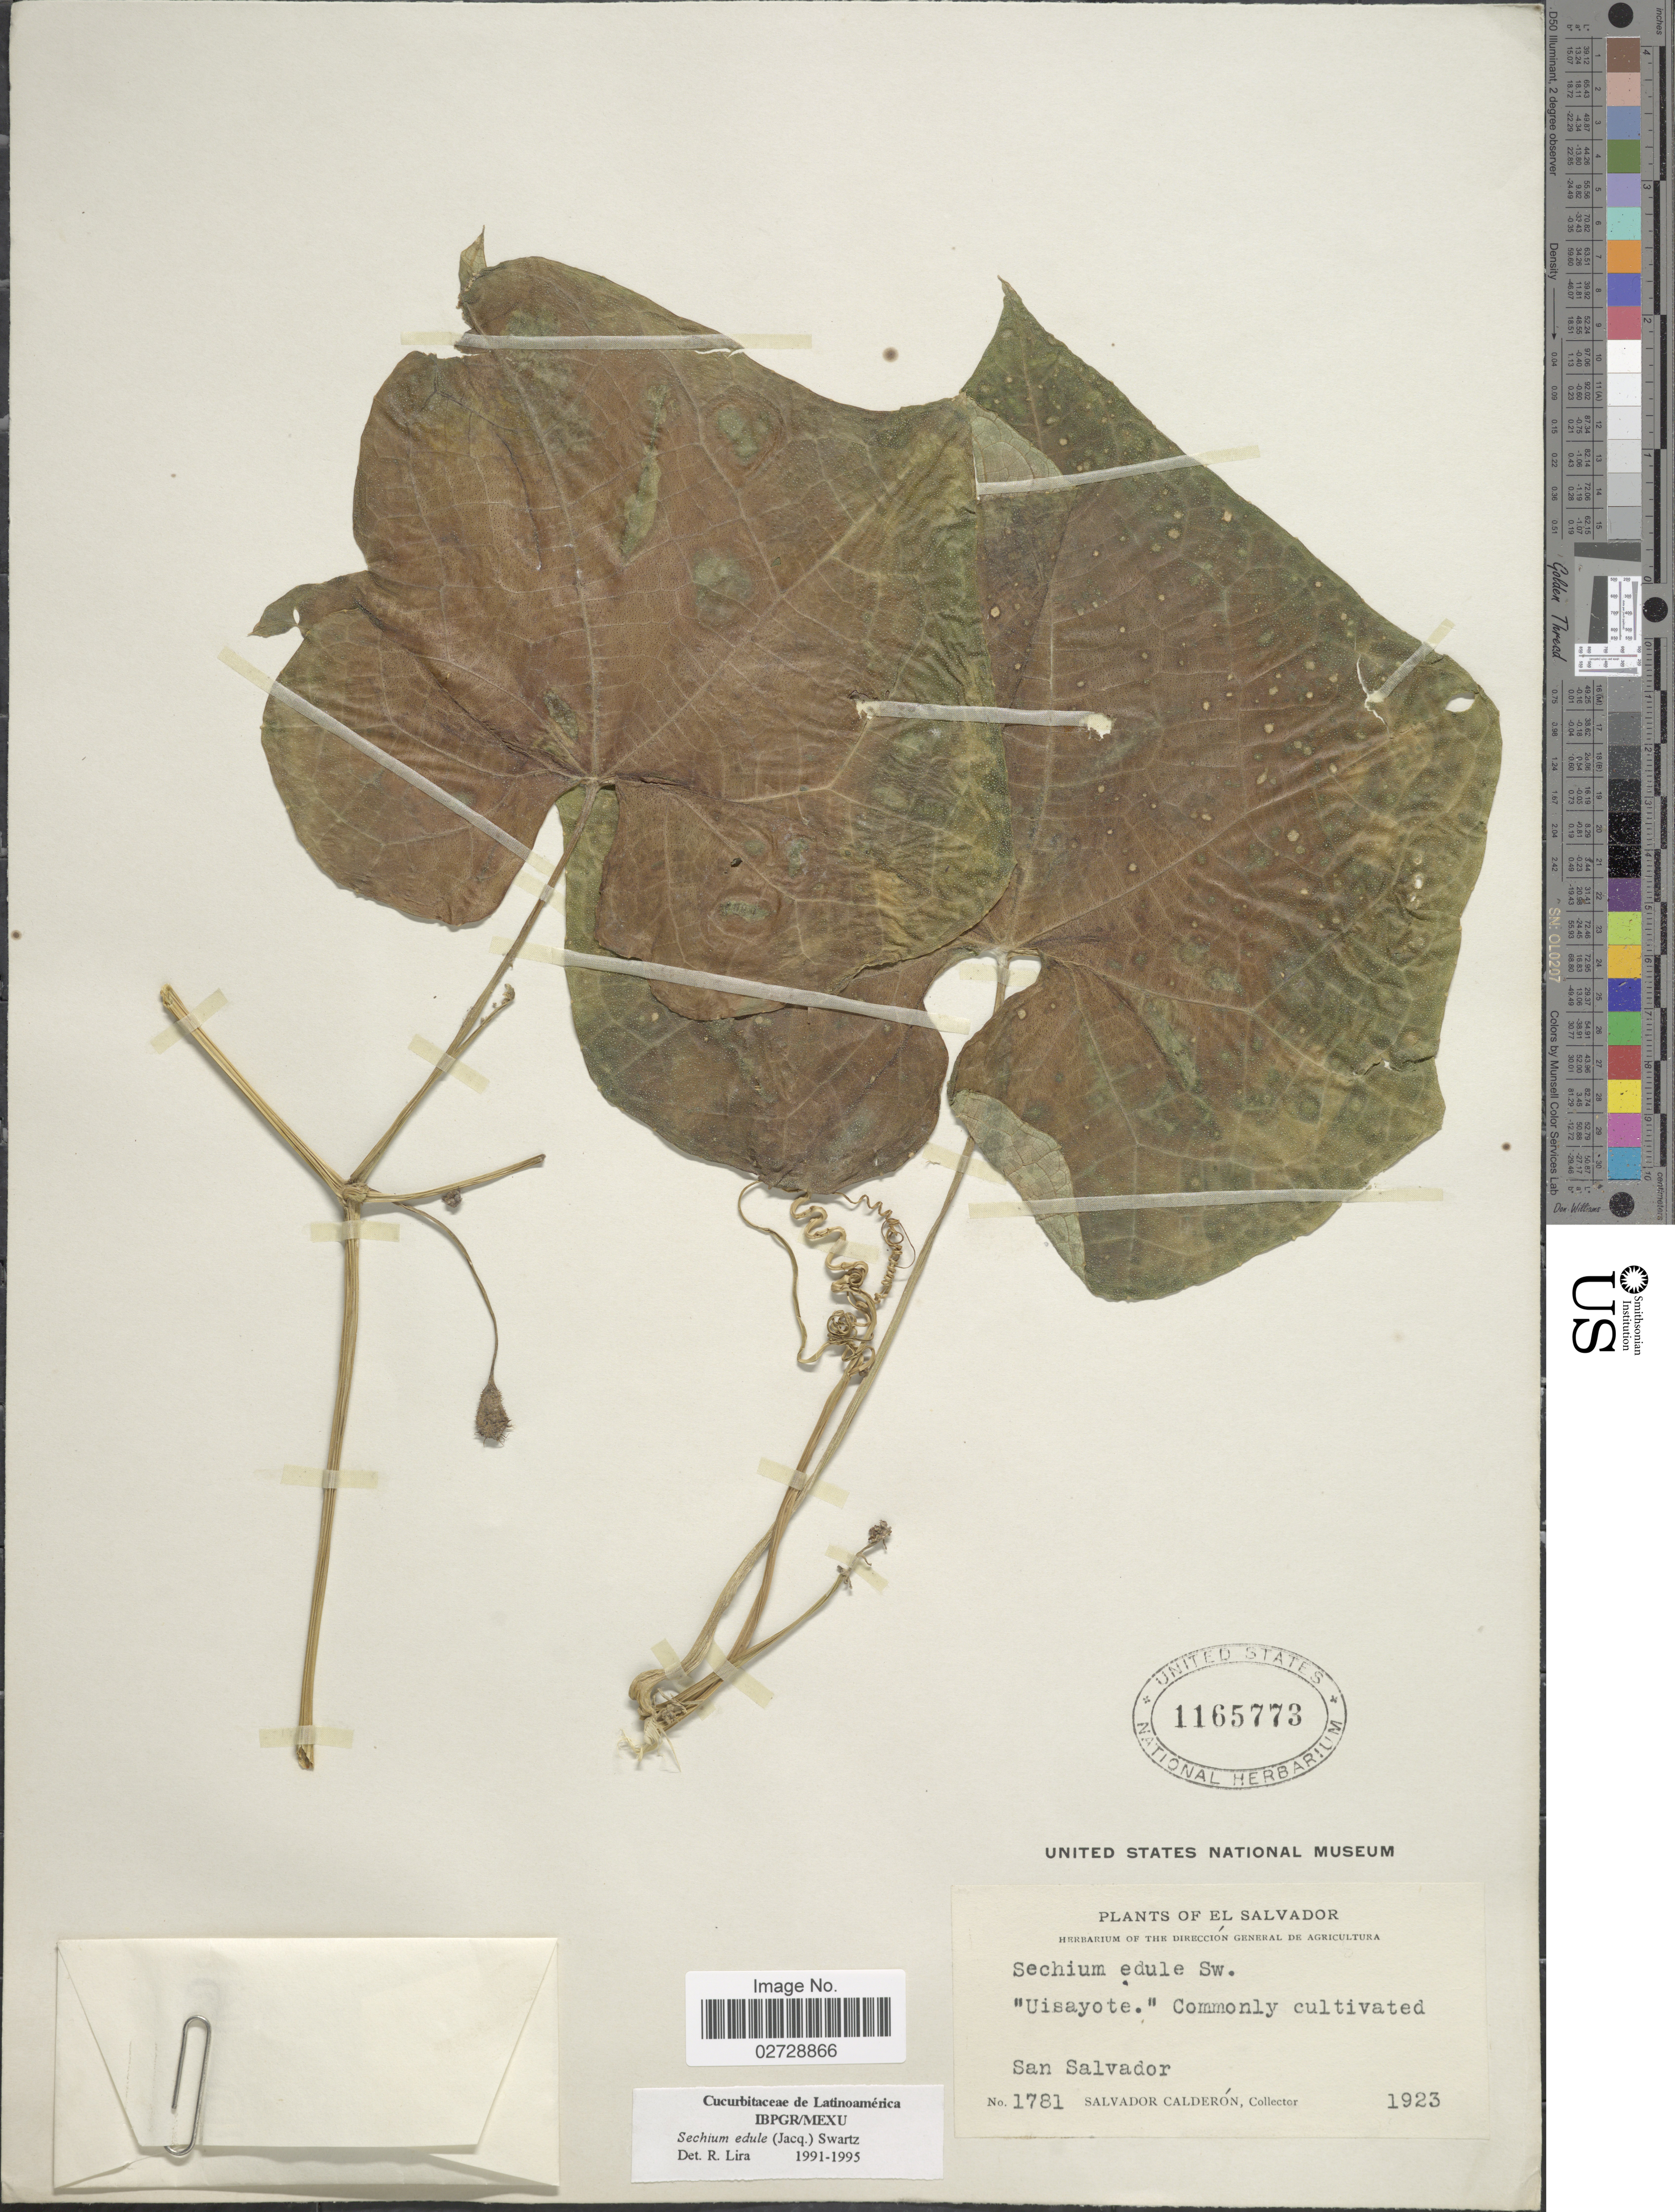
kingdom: Plantae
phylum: Tracheophyta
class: Magnoliopsida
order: Cucurbitales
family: Cucurbitaceae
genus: Sicyos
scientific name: Sicyos edulis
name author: Jacq.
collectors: S. Calderón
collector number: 1781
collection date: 1923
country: El Salvador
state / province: San Salvador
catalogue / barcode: US 1165773